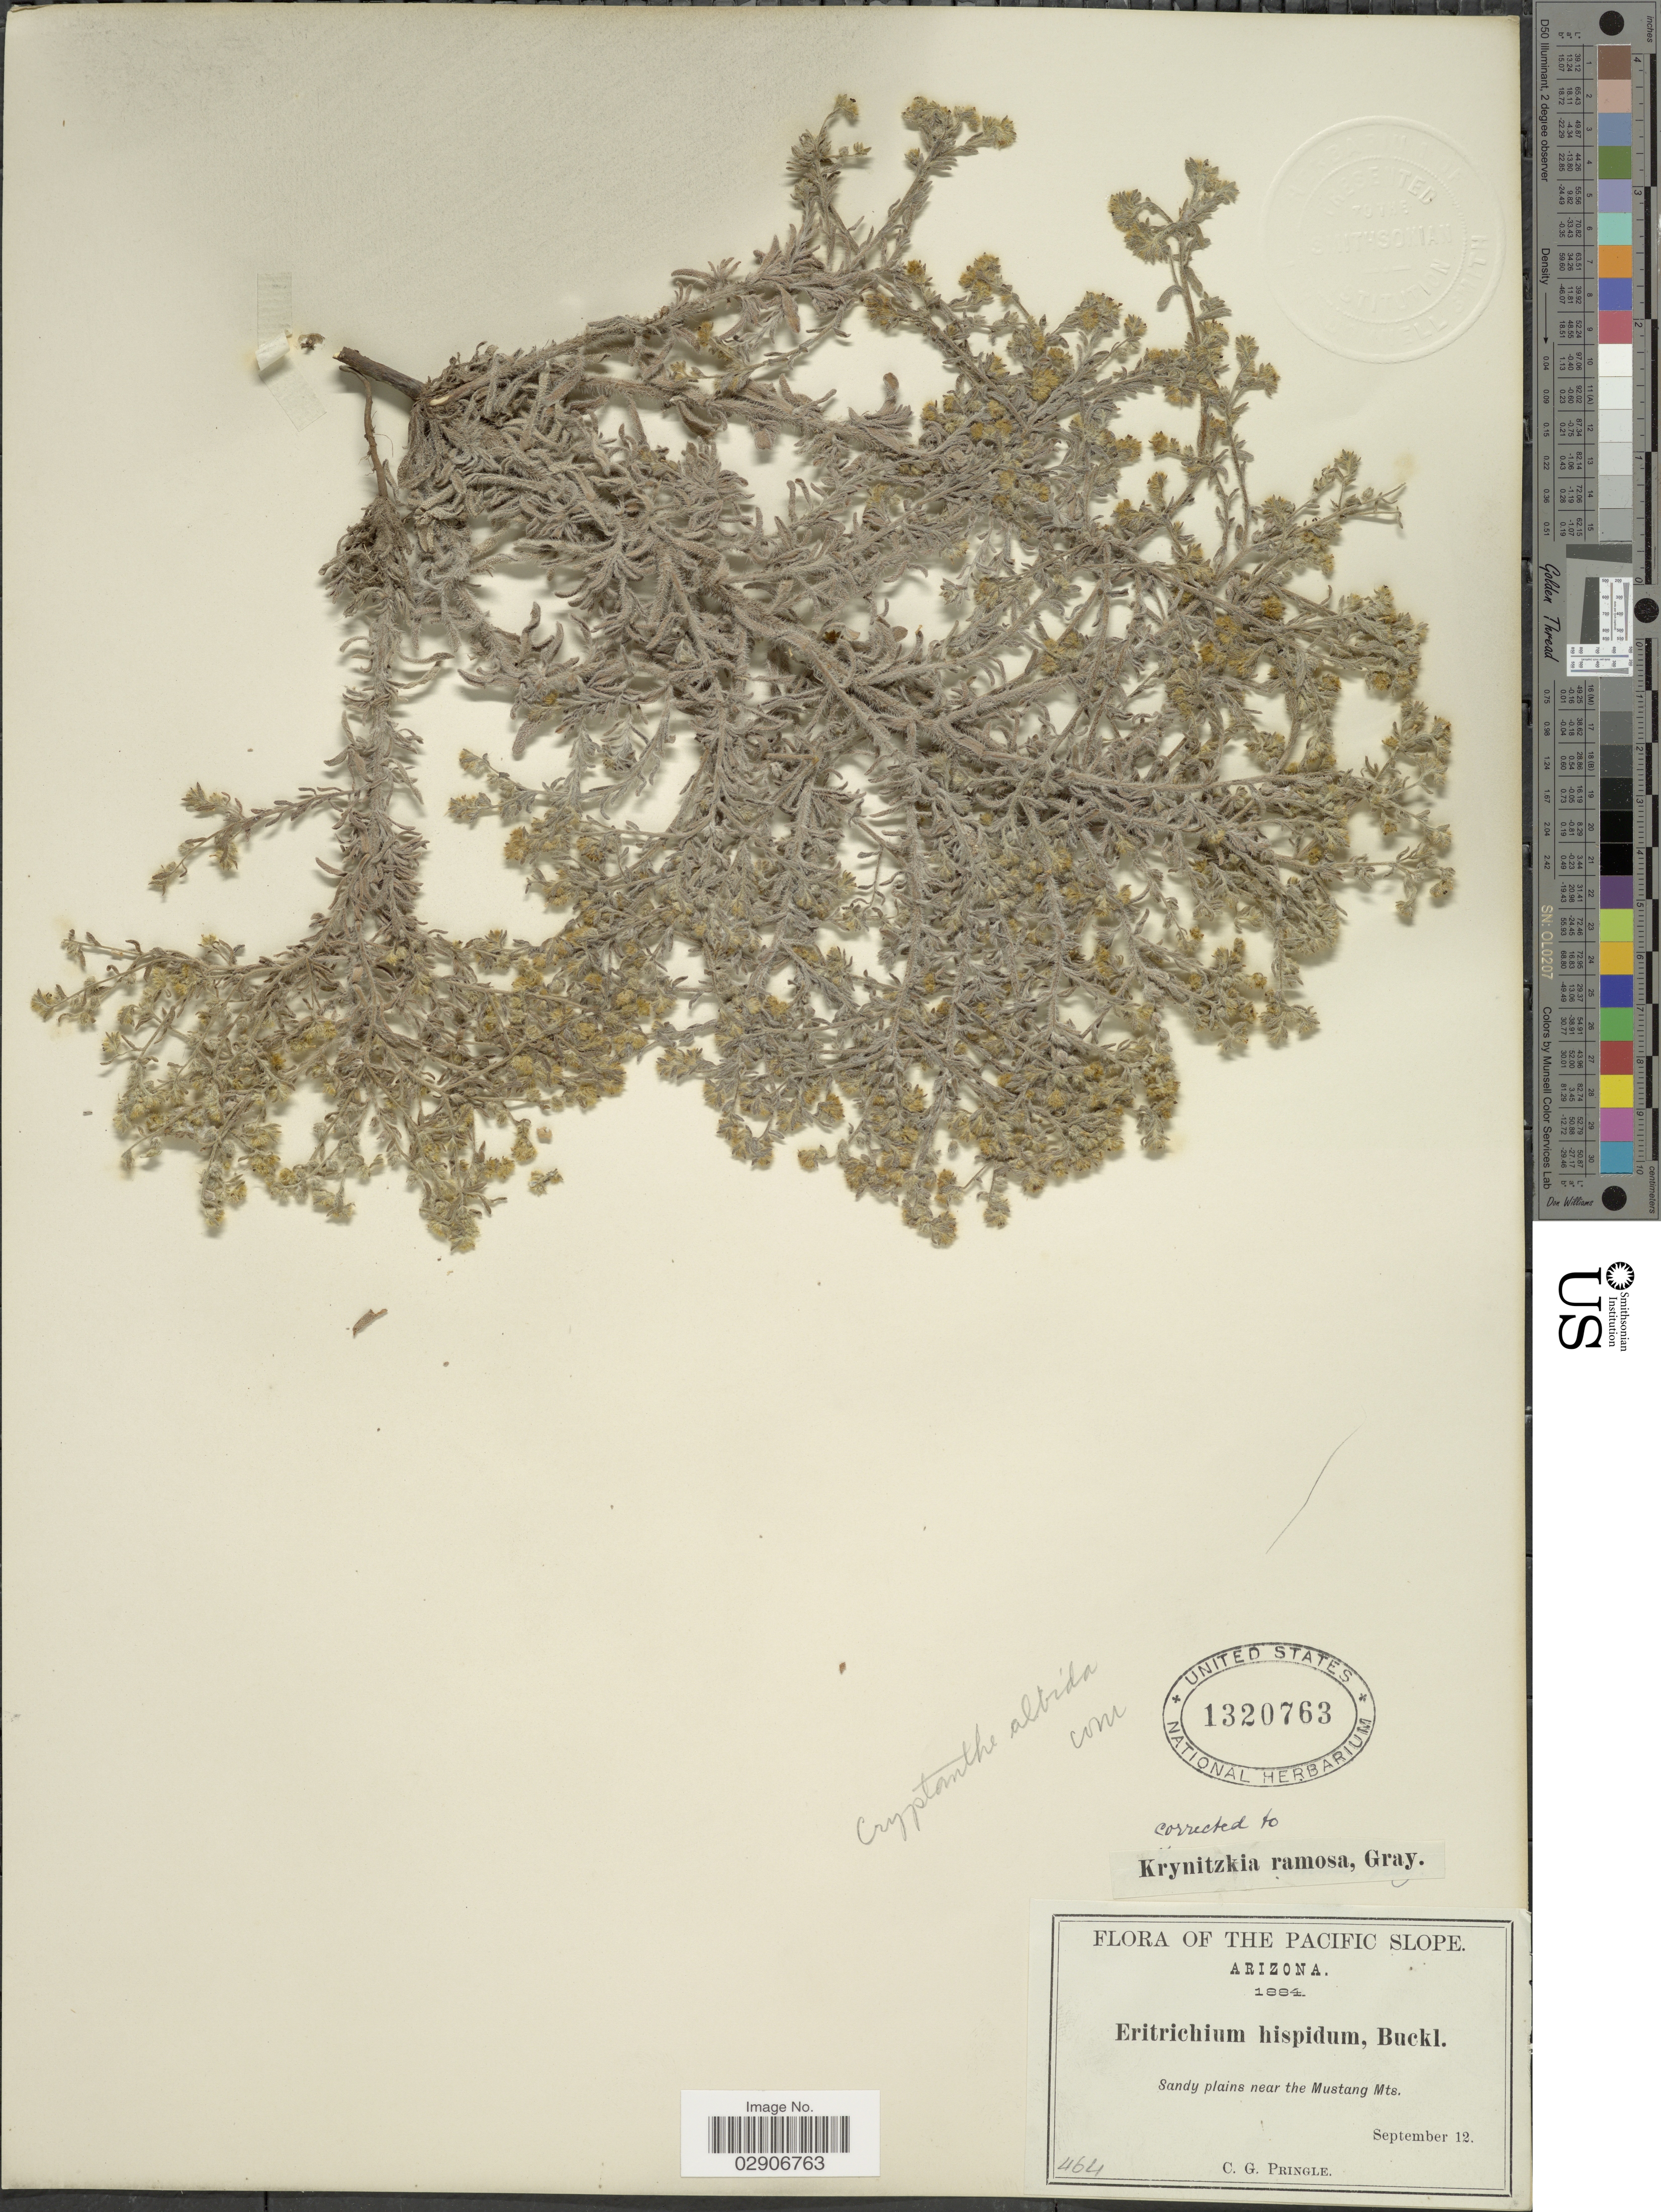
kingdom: Plantae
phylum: Tracheophyta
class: Magnoliopsida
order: Boraginales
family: Boraginaceae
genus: Cryptantha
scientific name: Cryptantha albida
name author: (Kunth) I.M. Johnst.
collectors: C. G. Pringle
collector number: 464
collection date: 1884-09-12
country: United States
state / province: Arizona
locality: The Pacific Slope. Sandy plains near the Mustang Mts.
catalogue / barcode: US 1320763